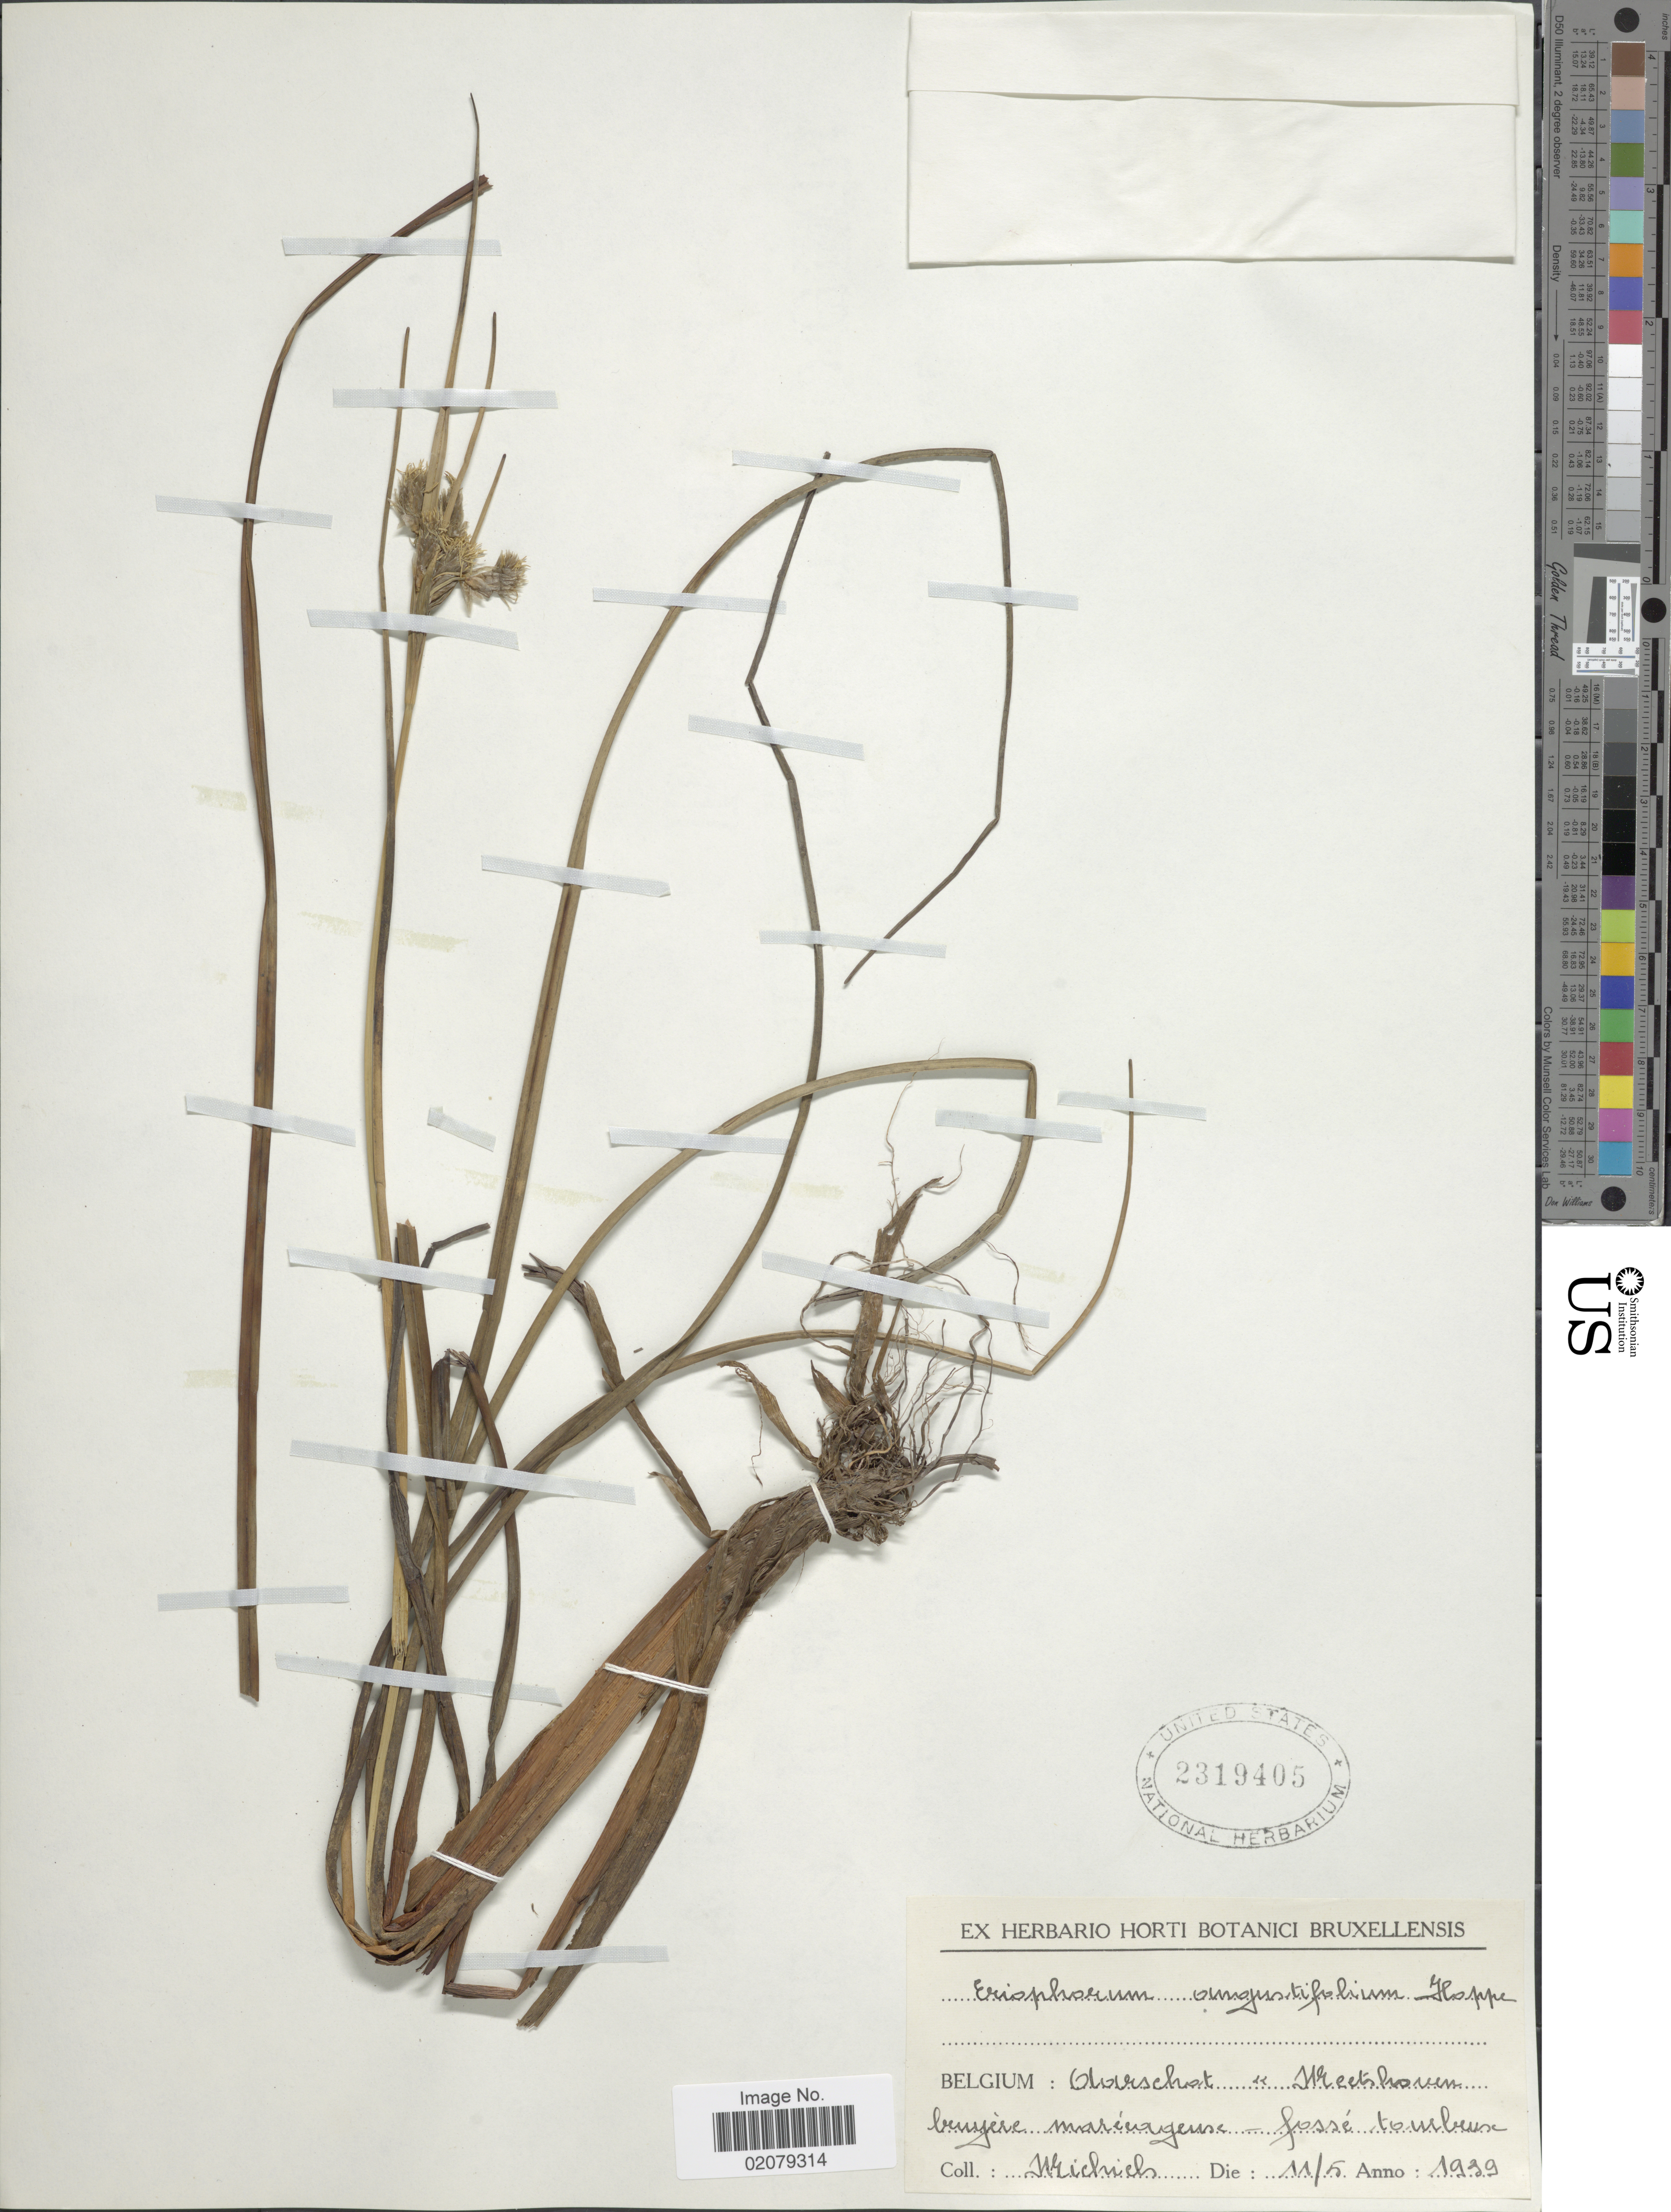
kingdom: Plantae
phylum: Tracheophyta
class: Liliopsida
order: Poales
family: Cyperaceae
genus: Eriophorum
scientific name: Eriophorum angustifolium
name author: Honck.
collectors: -. Michiels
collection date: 1939-05-11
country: Belgium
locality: Oloverschot & Hrectshoven, buyere marieagense [interpreted]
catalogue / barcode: US 2319405